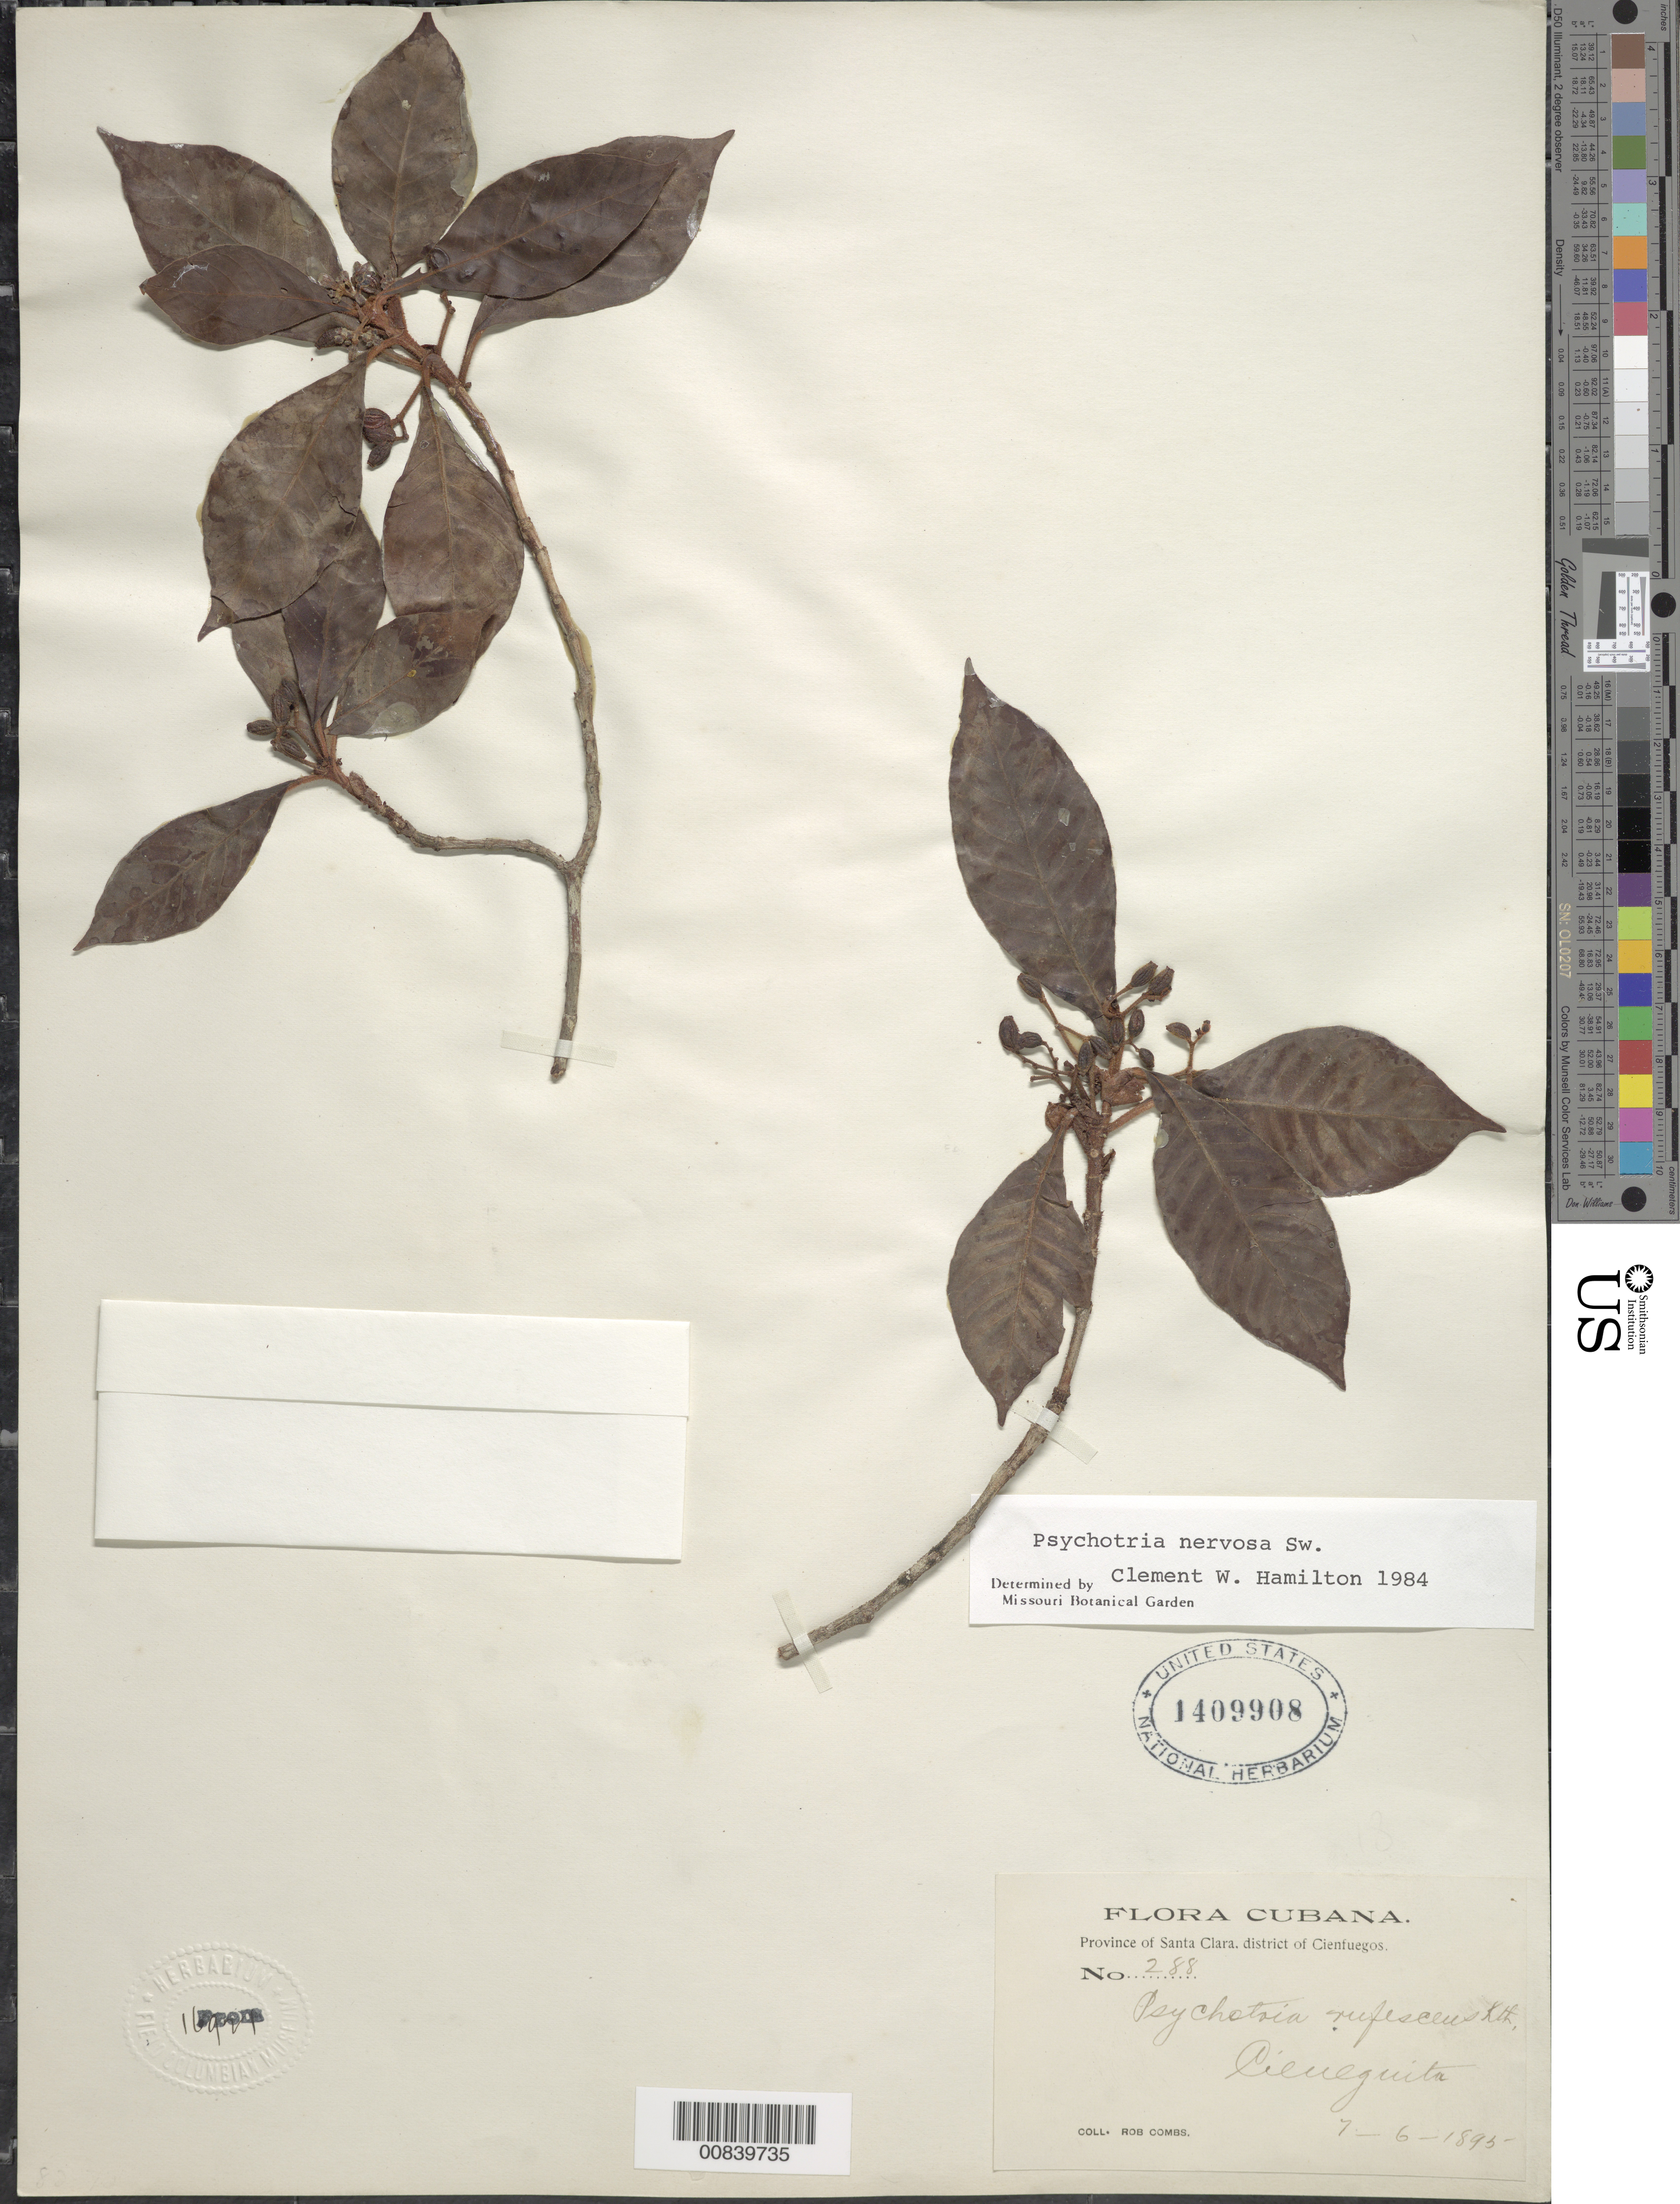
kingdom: Plantae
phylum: Tracheophyta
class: Magnoliopsida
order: Gentianales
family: Rubiaceae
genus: Psychotria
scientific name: Psychotria nervosa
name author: Sw.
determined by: Hamilton, C. W.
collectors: R. Combs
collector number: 288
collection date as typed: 07 Jun 1895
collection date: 1895-06-07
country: Cuba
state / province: Las Villas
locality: Distr. of Cienfuegos. Cieueguita (sp.?)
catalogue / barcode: US 1409908